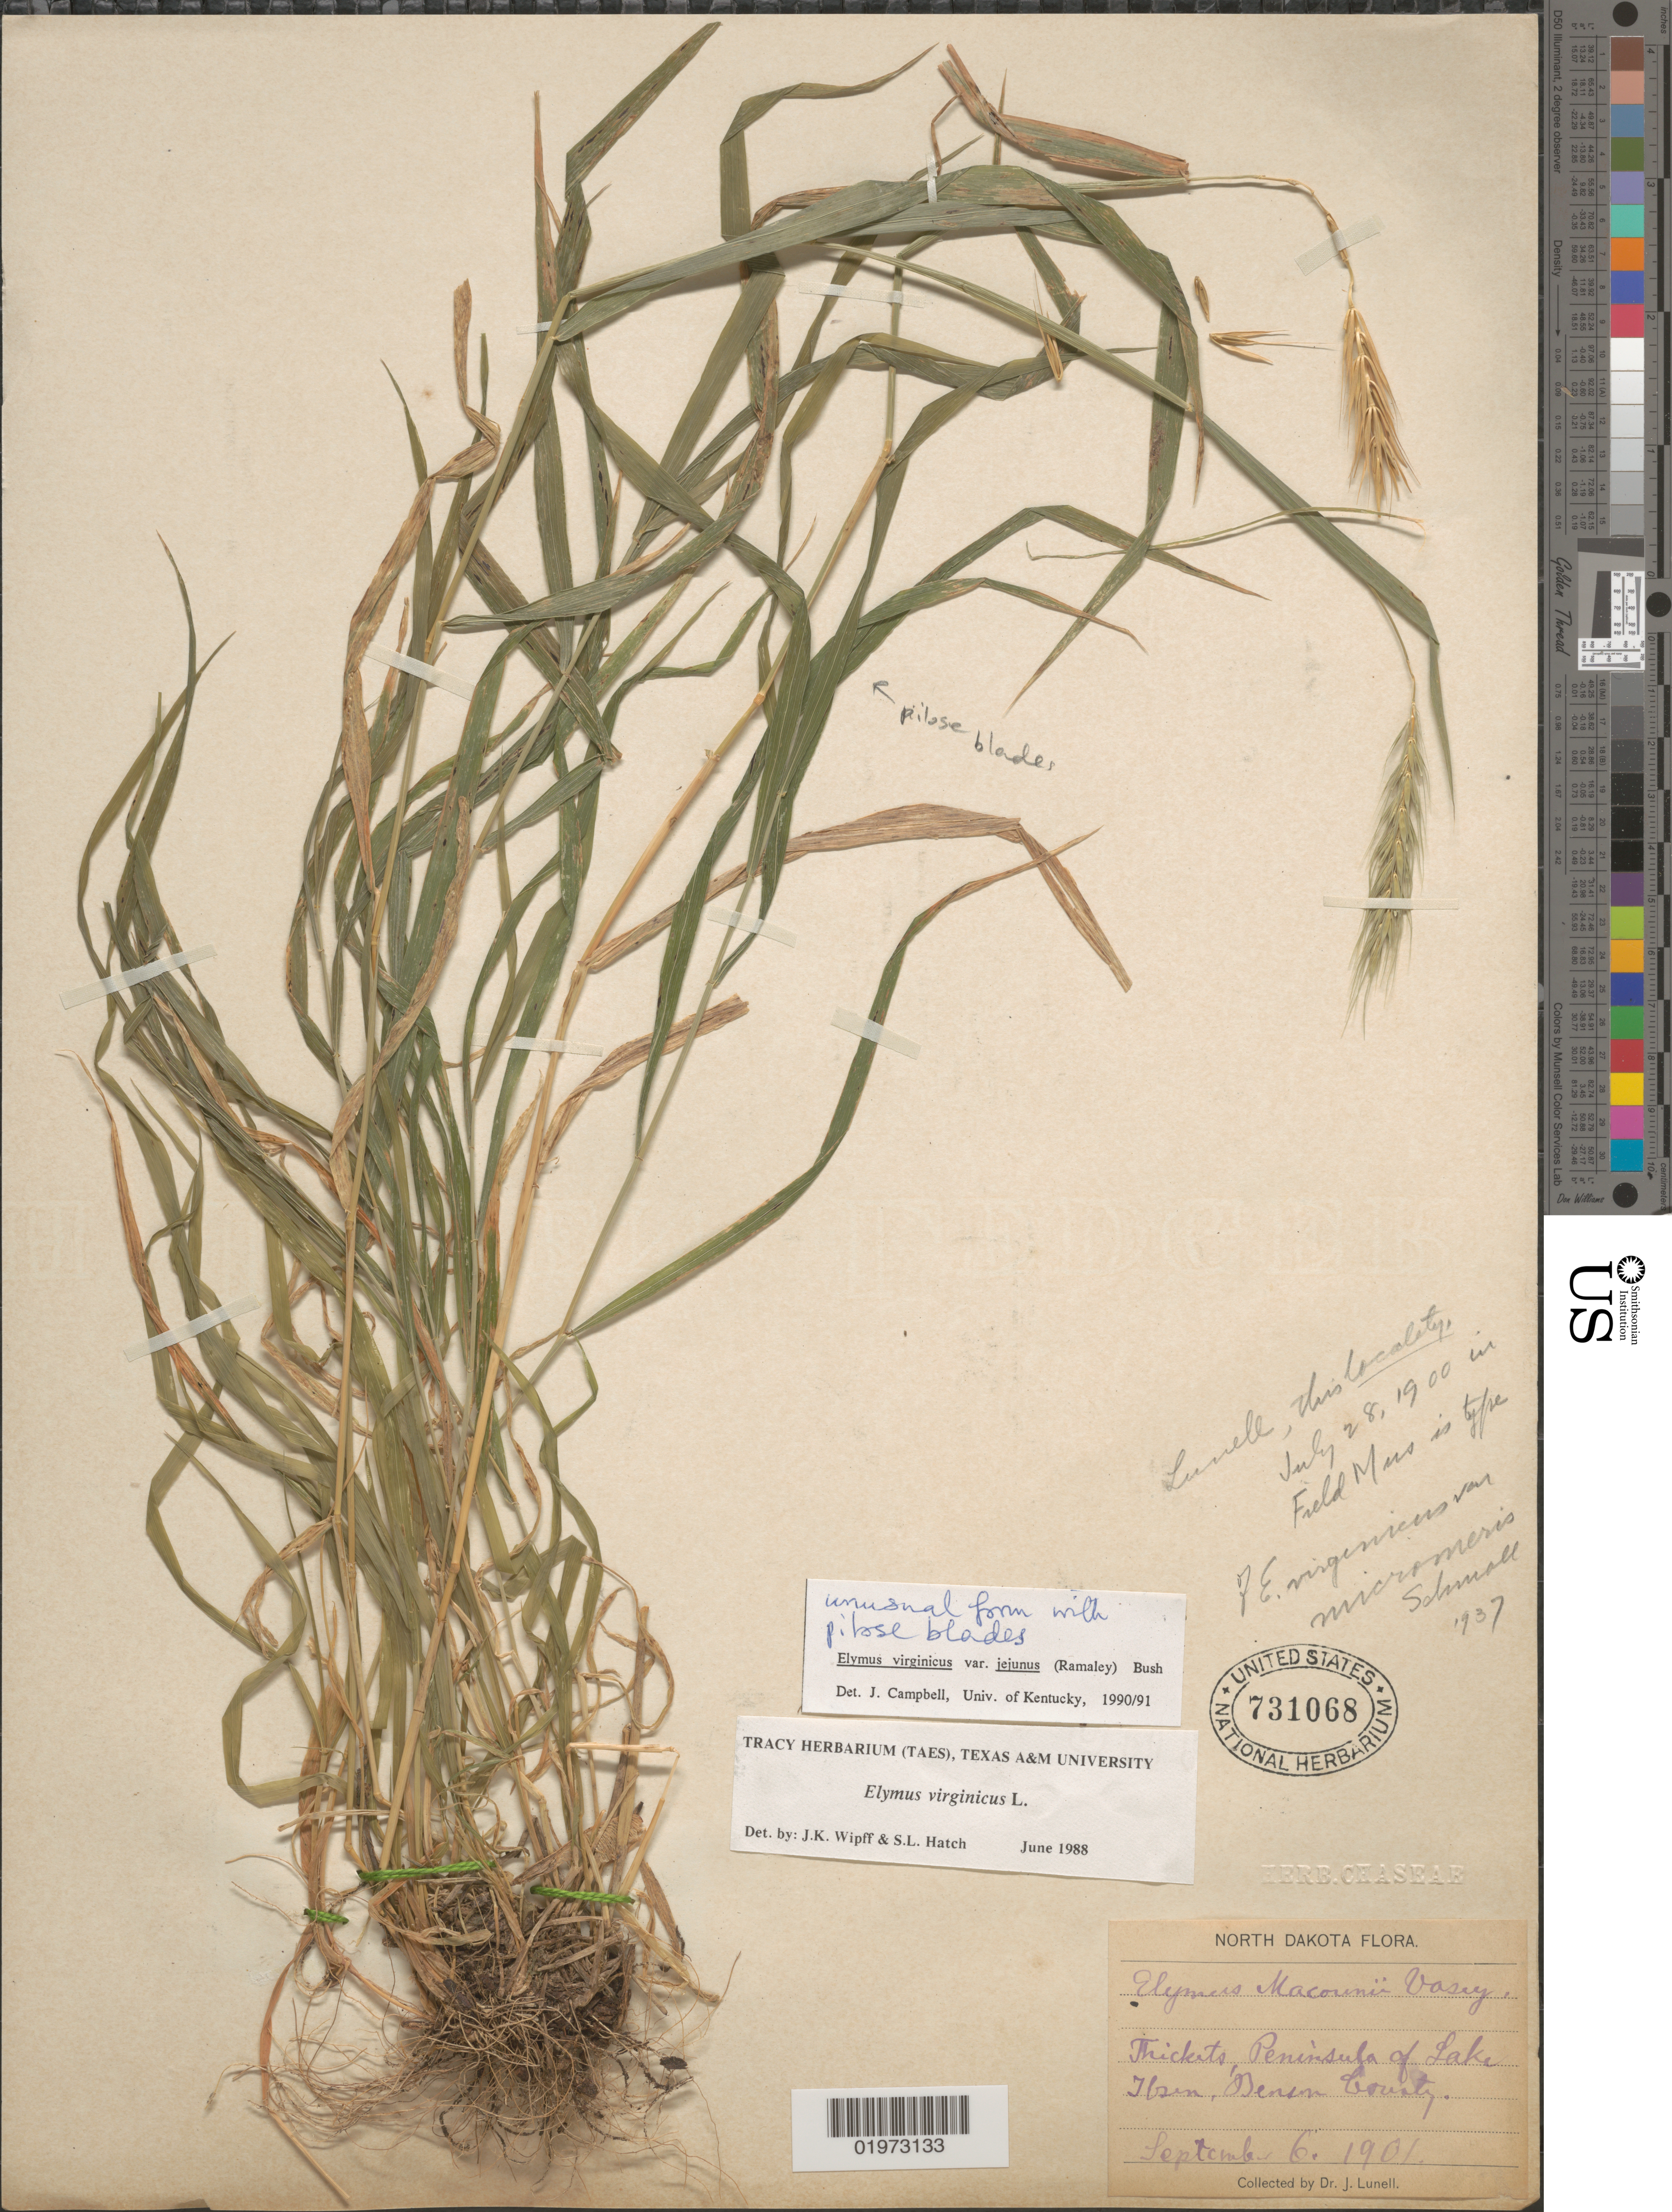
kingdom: Plantae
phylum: Tracheophyta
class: Liliopsida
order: Poales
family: Poaceae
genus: Elymus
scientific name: Elymus virginicus var. virginicus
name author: L.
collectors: J. Lunell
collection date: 1901-09-06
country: United States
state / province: North Dakota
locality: Thickets, Peninsula of Lake Ibsen, Benson County.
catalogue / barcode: US 731068